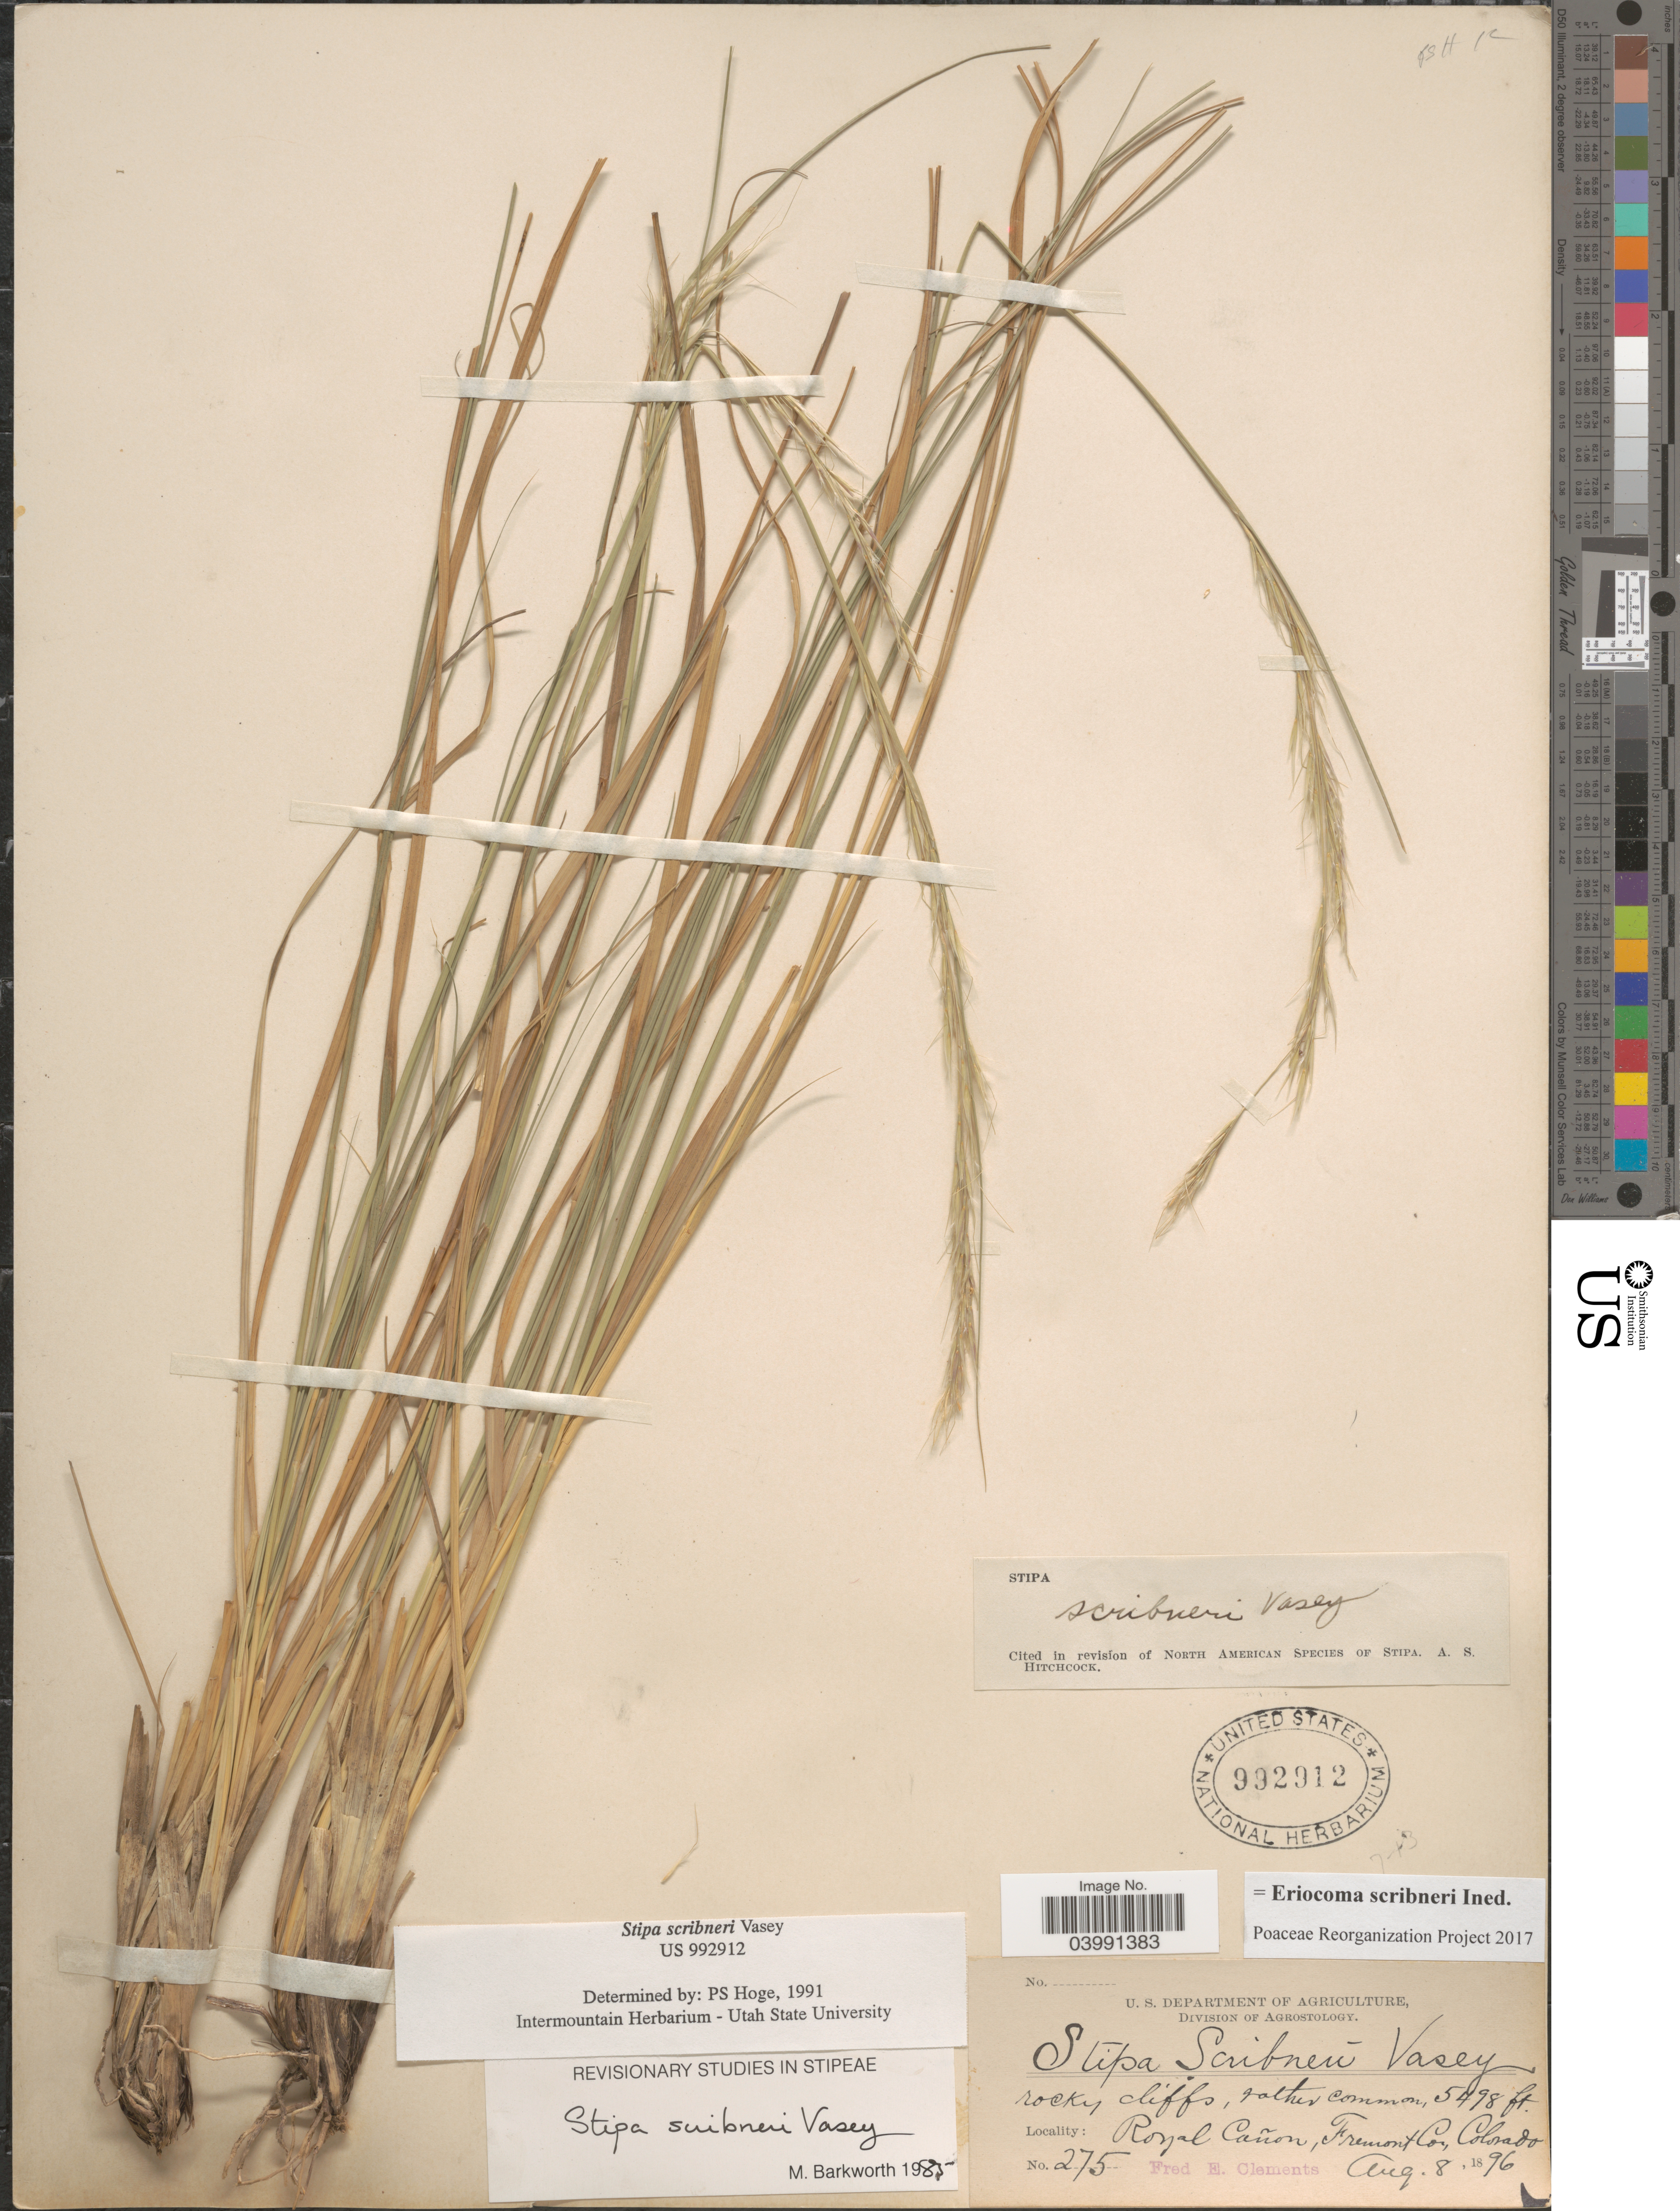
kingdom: Plantae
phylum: Tracheophyta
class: Liliopsida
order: Poales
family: Poaceae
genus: Eriocoma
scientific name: Eriocoma scribneri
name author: (Vasey) Romasch.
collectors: F. E. Clements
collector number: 275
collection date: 1896-08-08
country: United States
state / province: Colorado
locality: Royal Cañon, Fremont Co.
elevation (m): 1676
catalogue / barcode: US 992912